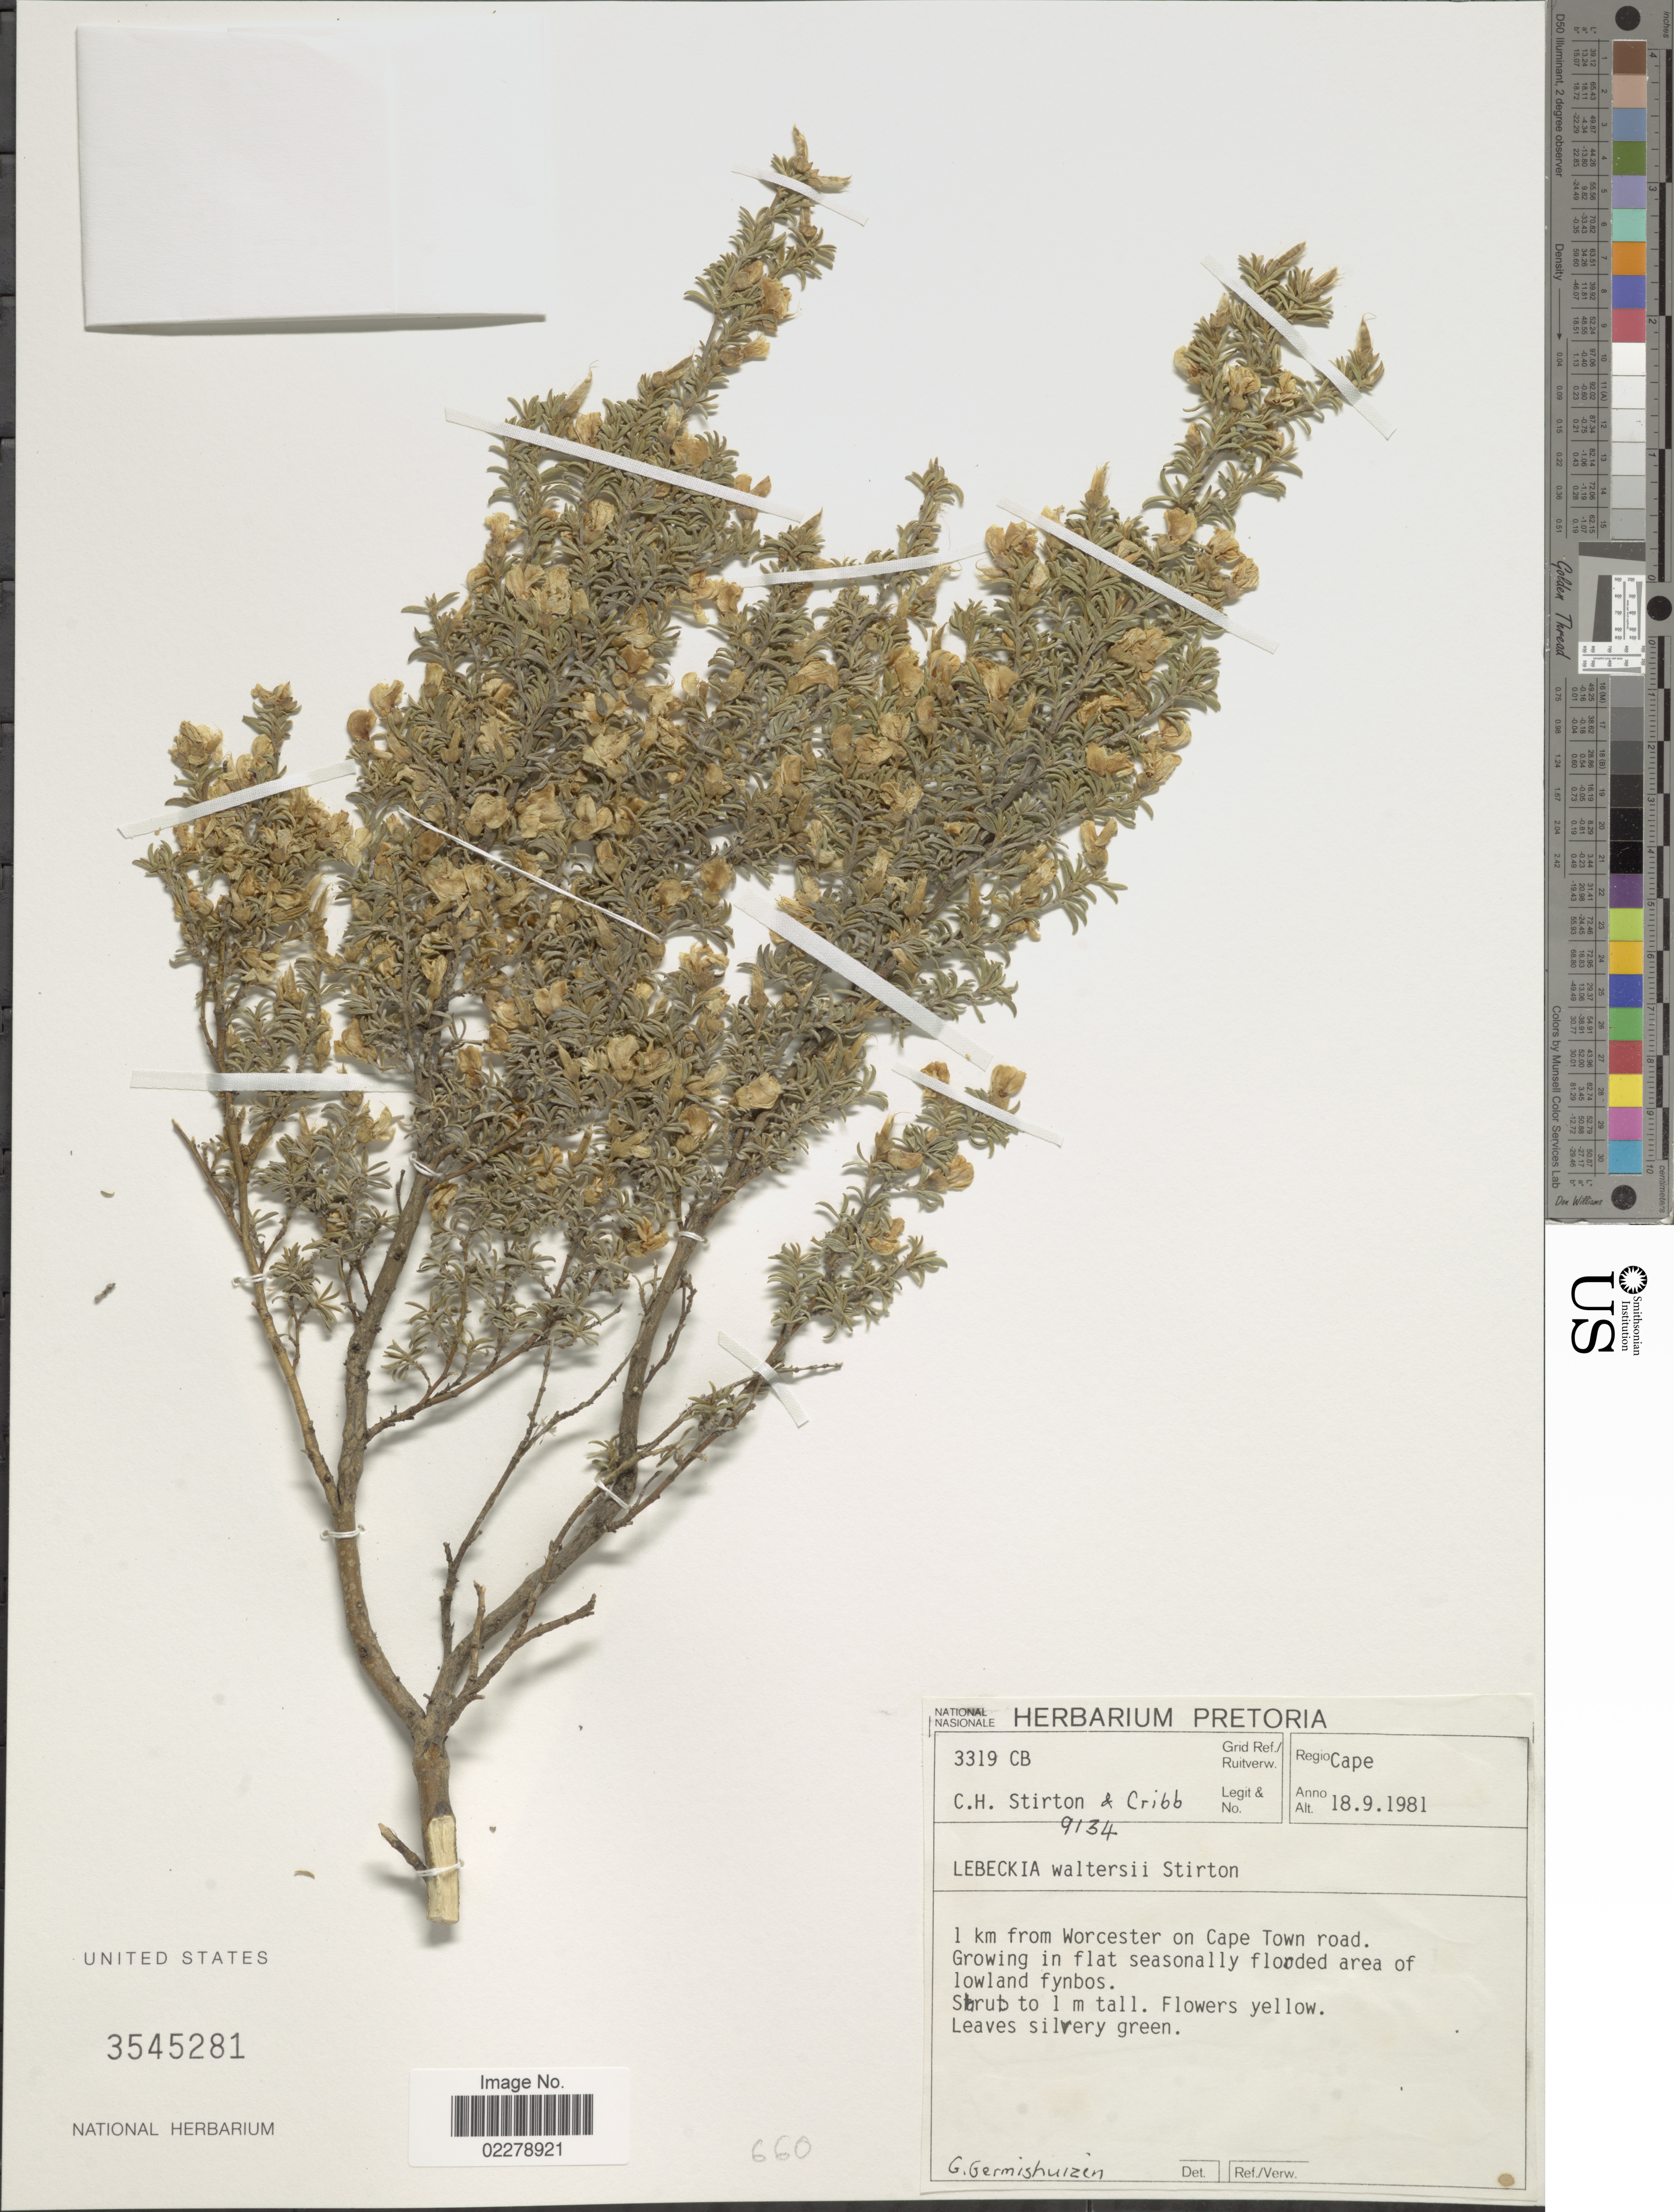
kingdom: Plantae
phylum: Tracheophyta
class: Magnoliopsida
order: Fabales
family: Fabaceae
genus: Lebeckia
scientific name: Lebeckia waltersii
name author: C.H. Stirt.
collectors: C. H. Stirton & -- Cribb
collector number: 9134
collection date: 1981-09-18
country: South Africa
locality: Region Cape. 1 km from Worcester on Cape Town road.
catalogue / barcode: US 3545281